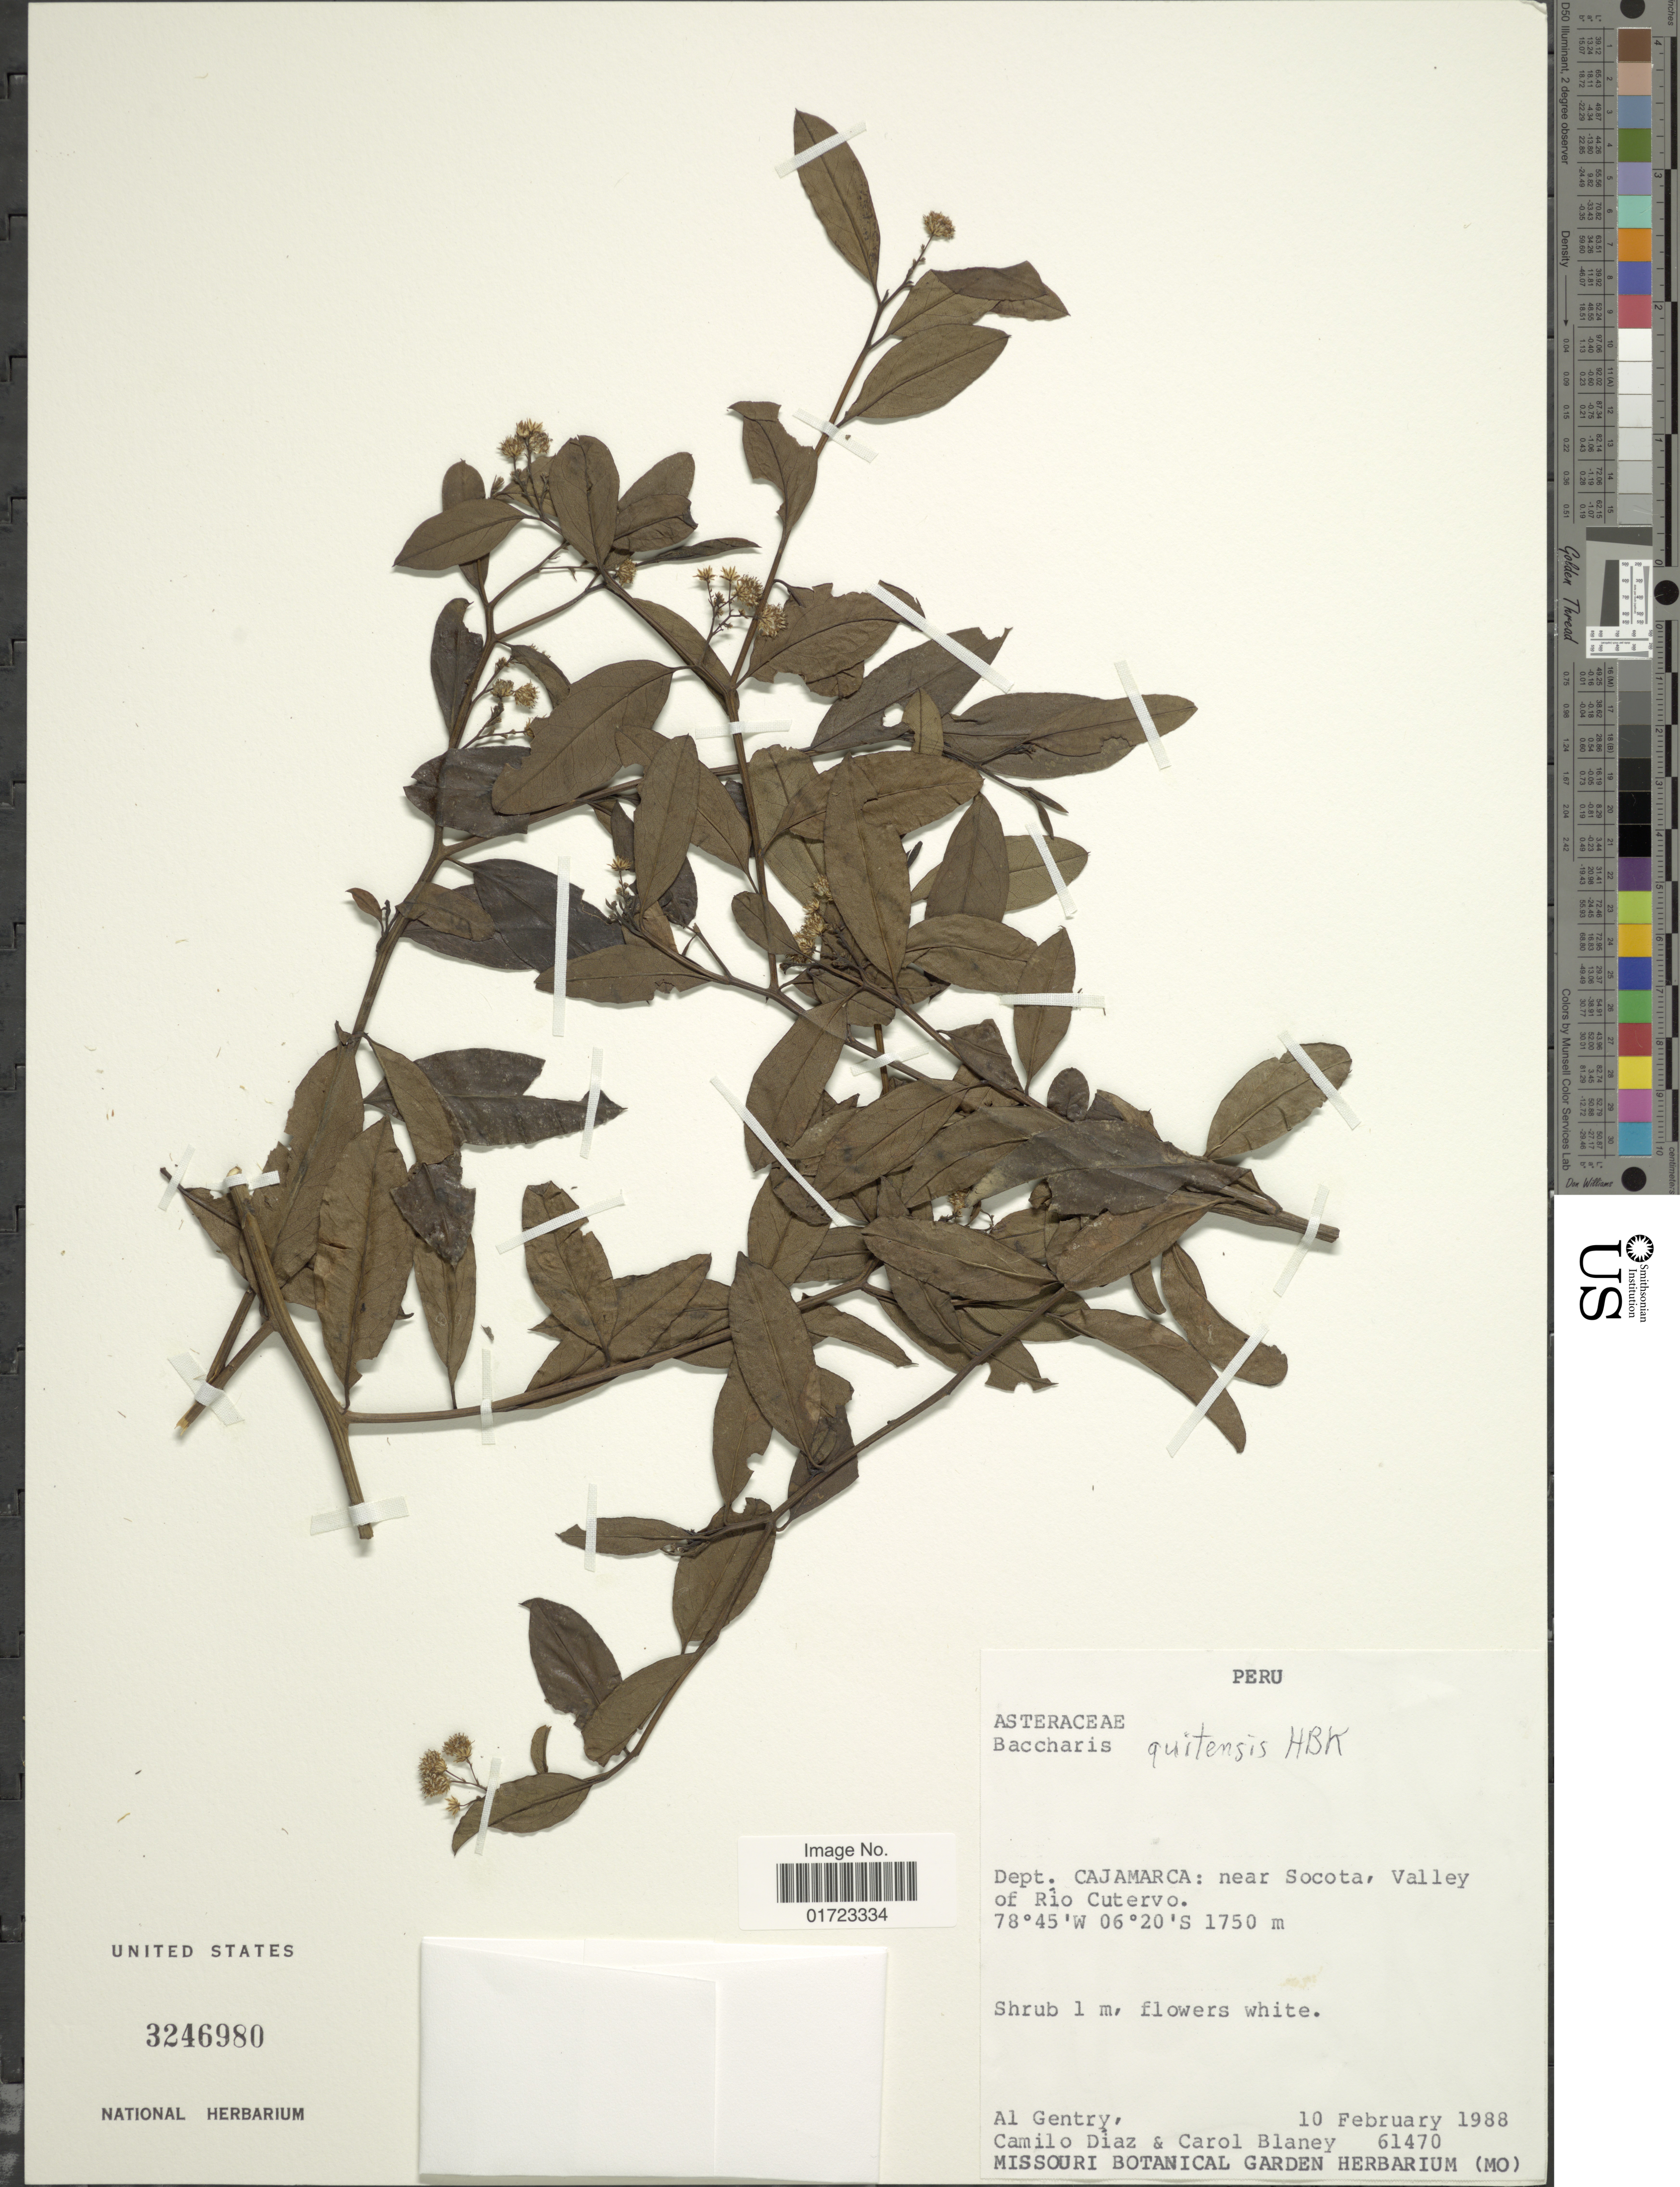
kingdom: Plantae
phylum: Tracheophyta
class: Magnoliopsida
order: Asterales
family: Asteraceae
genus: Baccharis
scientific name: Baccharis quitensis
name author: Kunth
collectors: A. H. Gentry, C. Díaz & C. Blaney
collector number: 61470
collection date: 1988-02-10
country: Peru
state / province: Cajamarca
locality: Depto. Cajamarca: Near Socota, Valley of Rio Cutervo.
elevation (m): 1750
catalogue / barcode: US 3246980